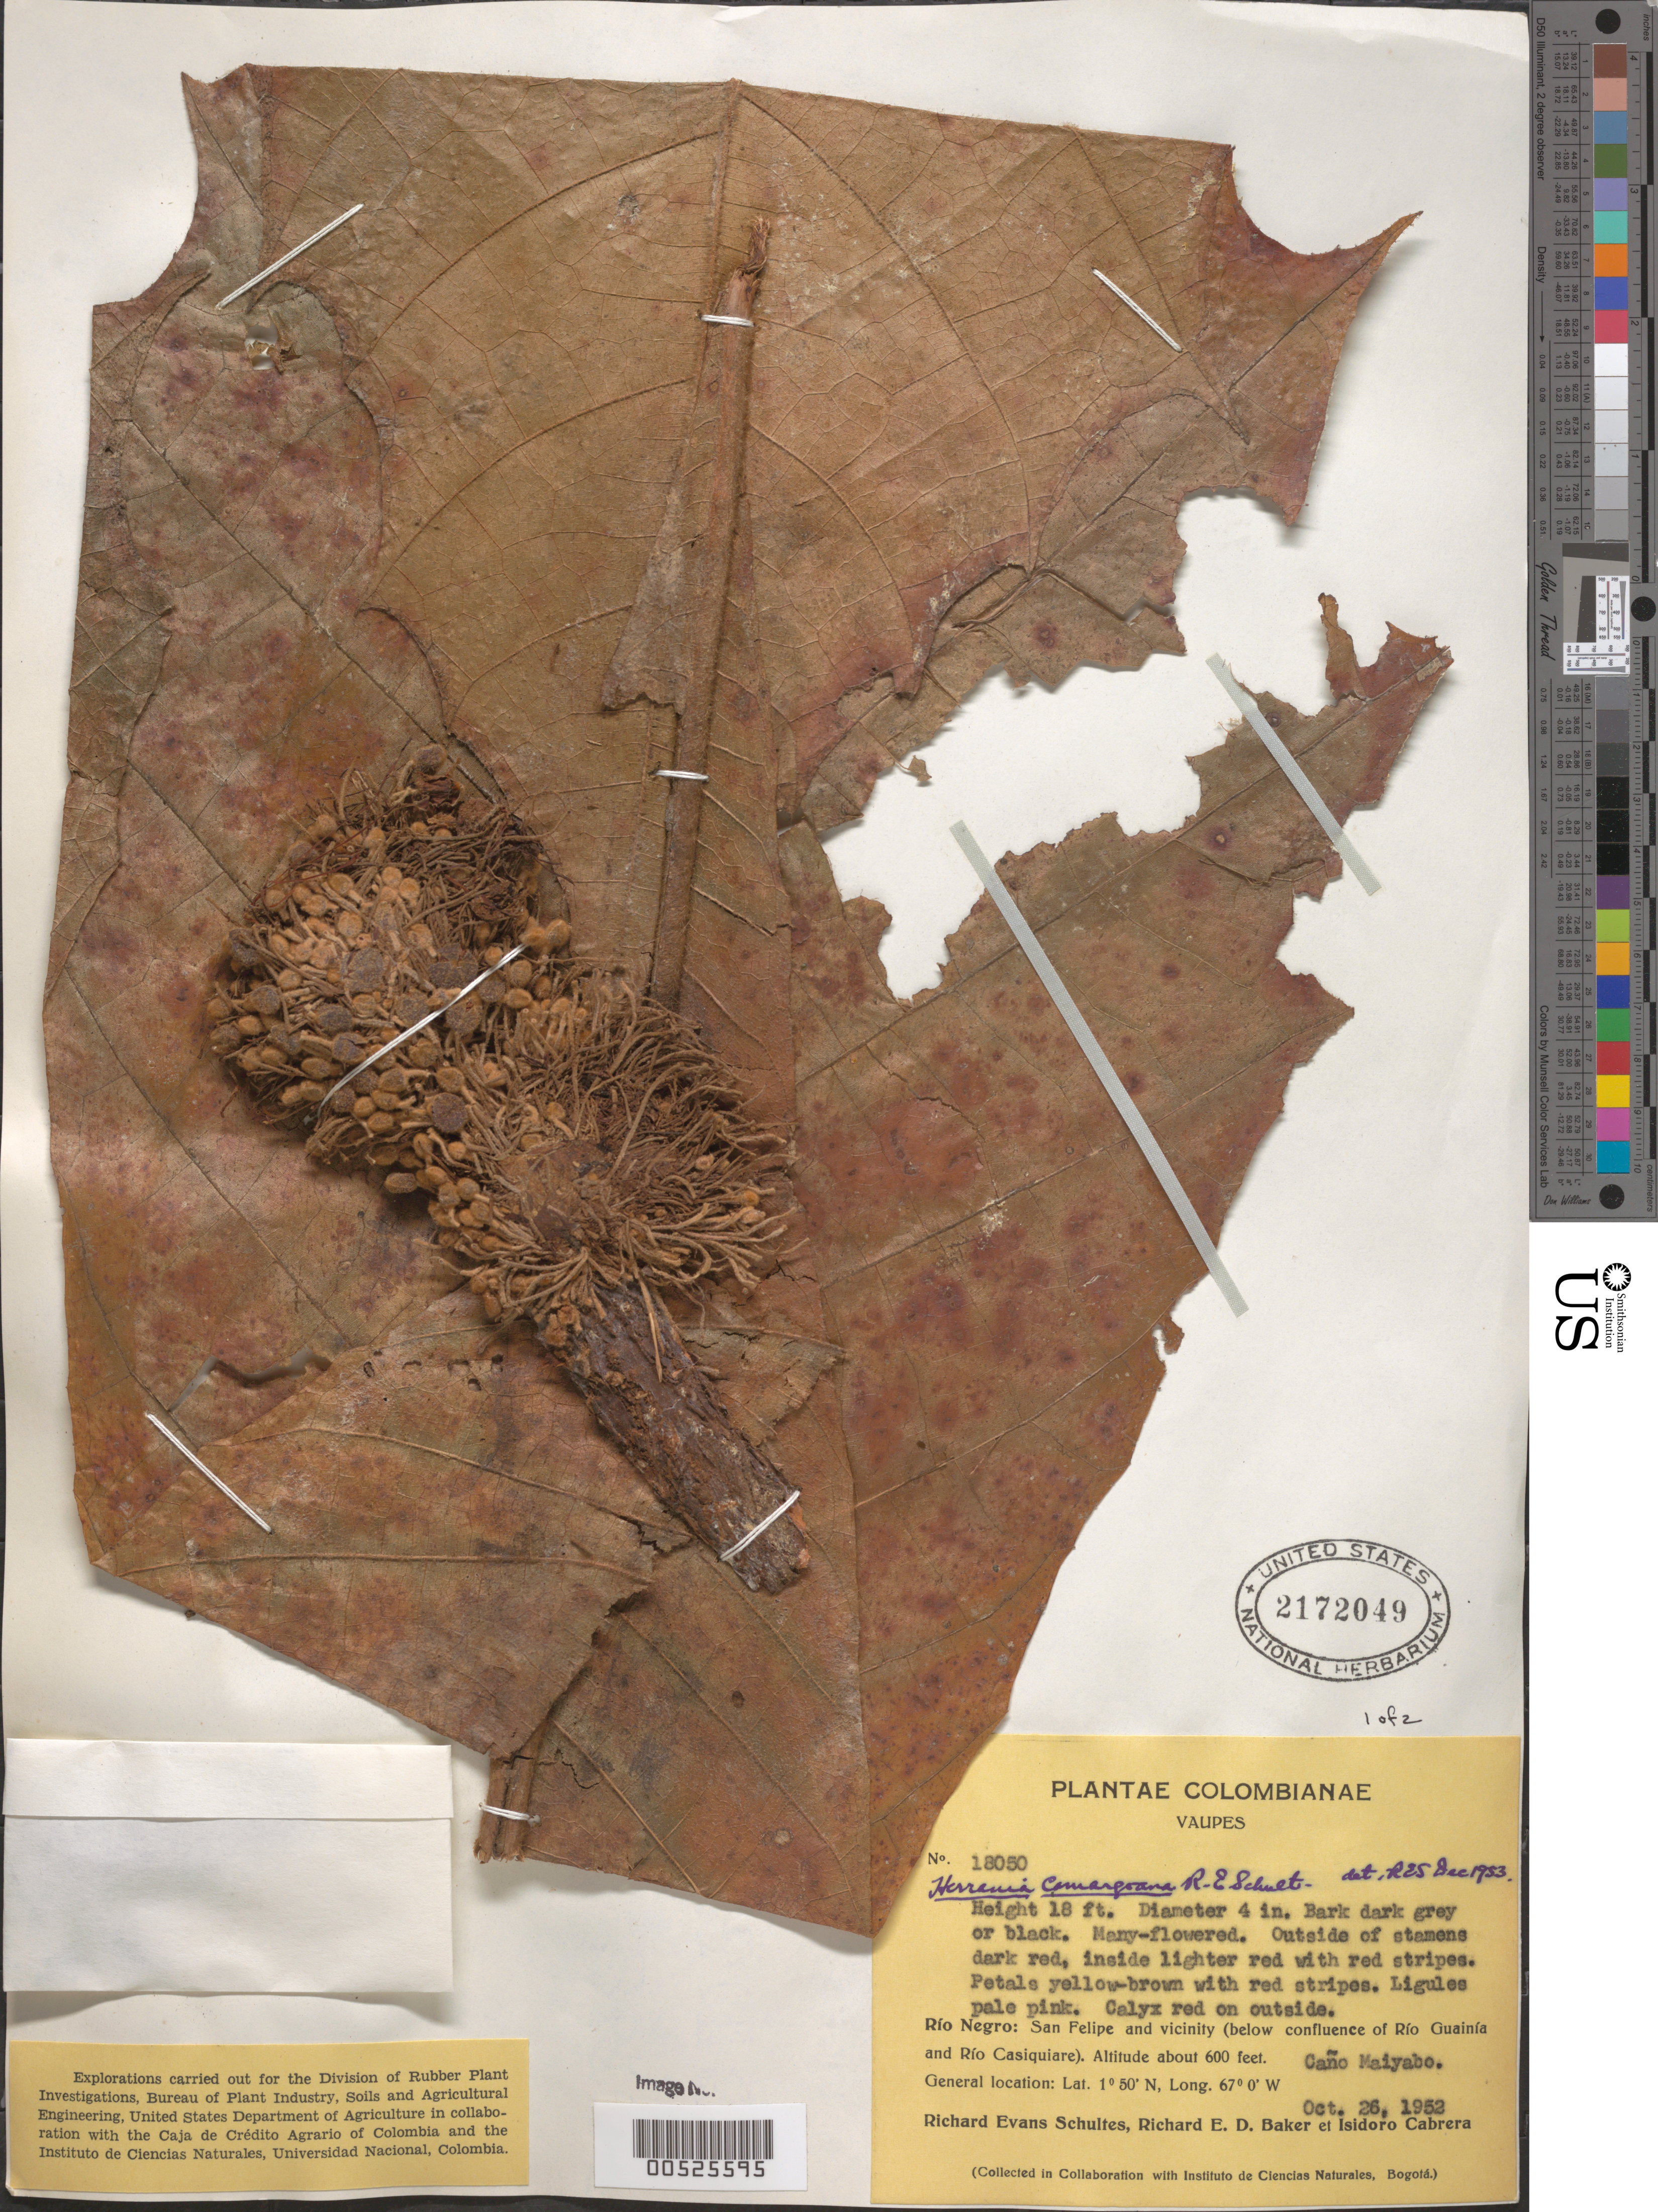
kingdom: Plantae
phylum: Tracheophyta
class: Magnoliopsida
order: Malvales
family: Malvaceae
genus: Theobroma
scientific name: Theobroma atrorubens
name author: (Huber) Ducke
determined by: Dorr, Laurence J., Curator (BOT), Smithsonian Institution - National Museum of Natural History (UNITED STATES)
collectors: R. E. Schultes & R. E. D. Baker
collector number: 18050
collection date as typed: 26 Oct 1952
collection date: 1952-10-26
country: Venezuela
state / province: Amazonas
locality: Río Negro: San Felipe and vicinity (below confluence of Río Guainía and Río Casiquiare. Caño Maiyabo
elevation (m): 182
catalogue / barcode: US 2172049